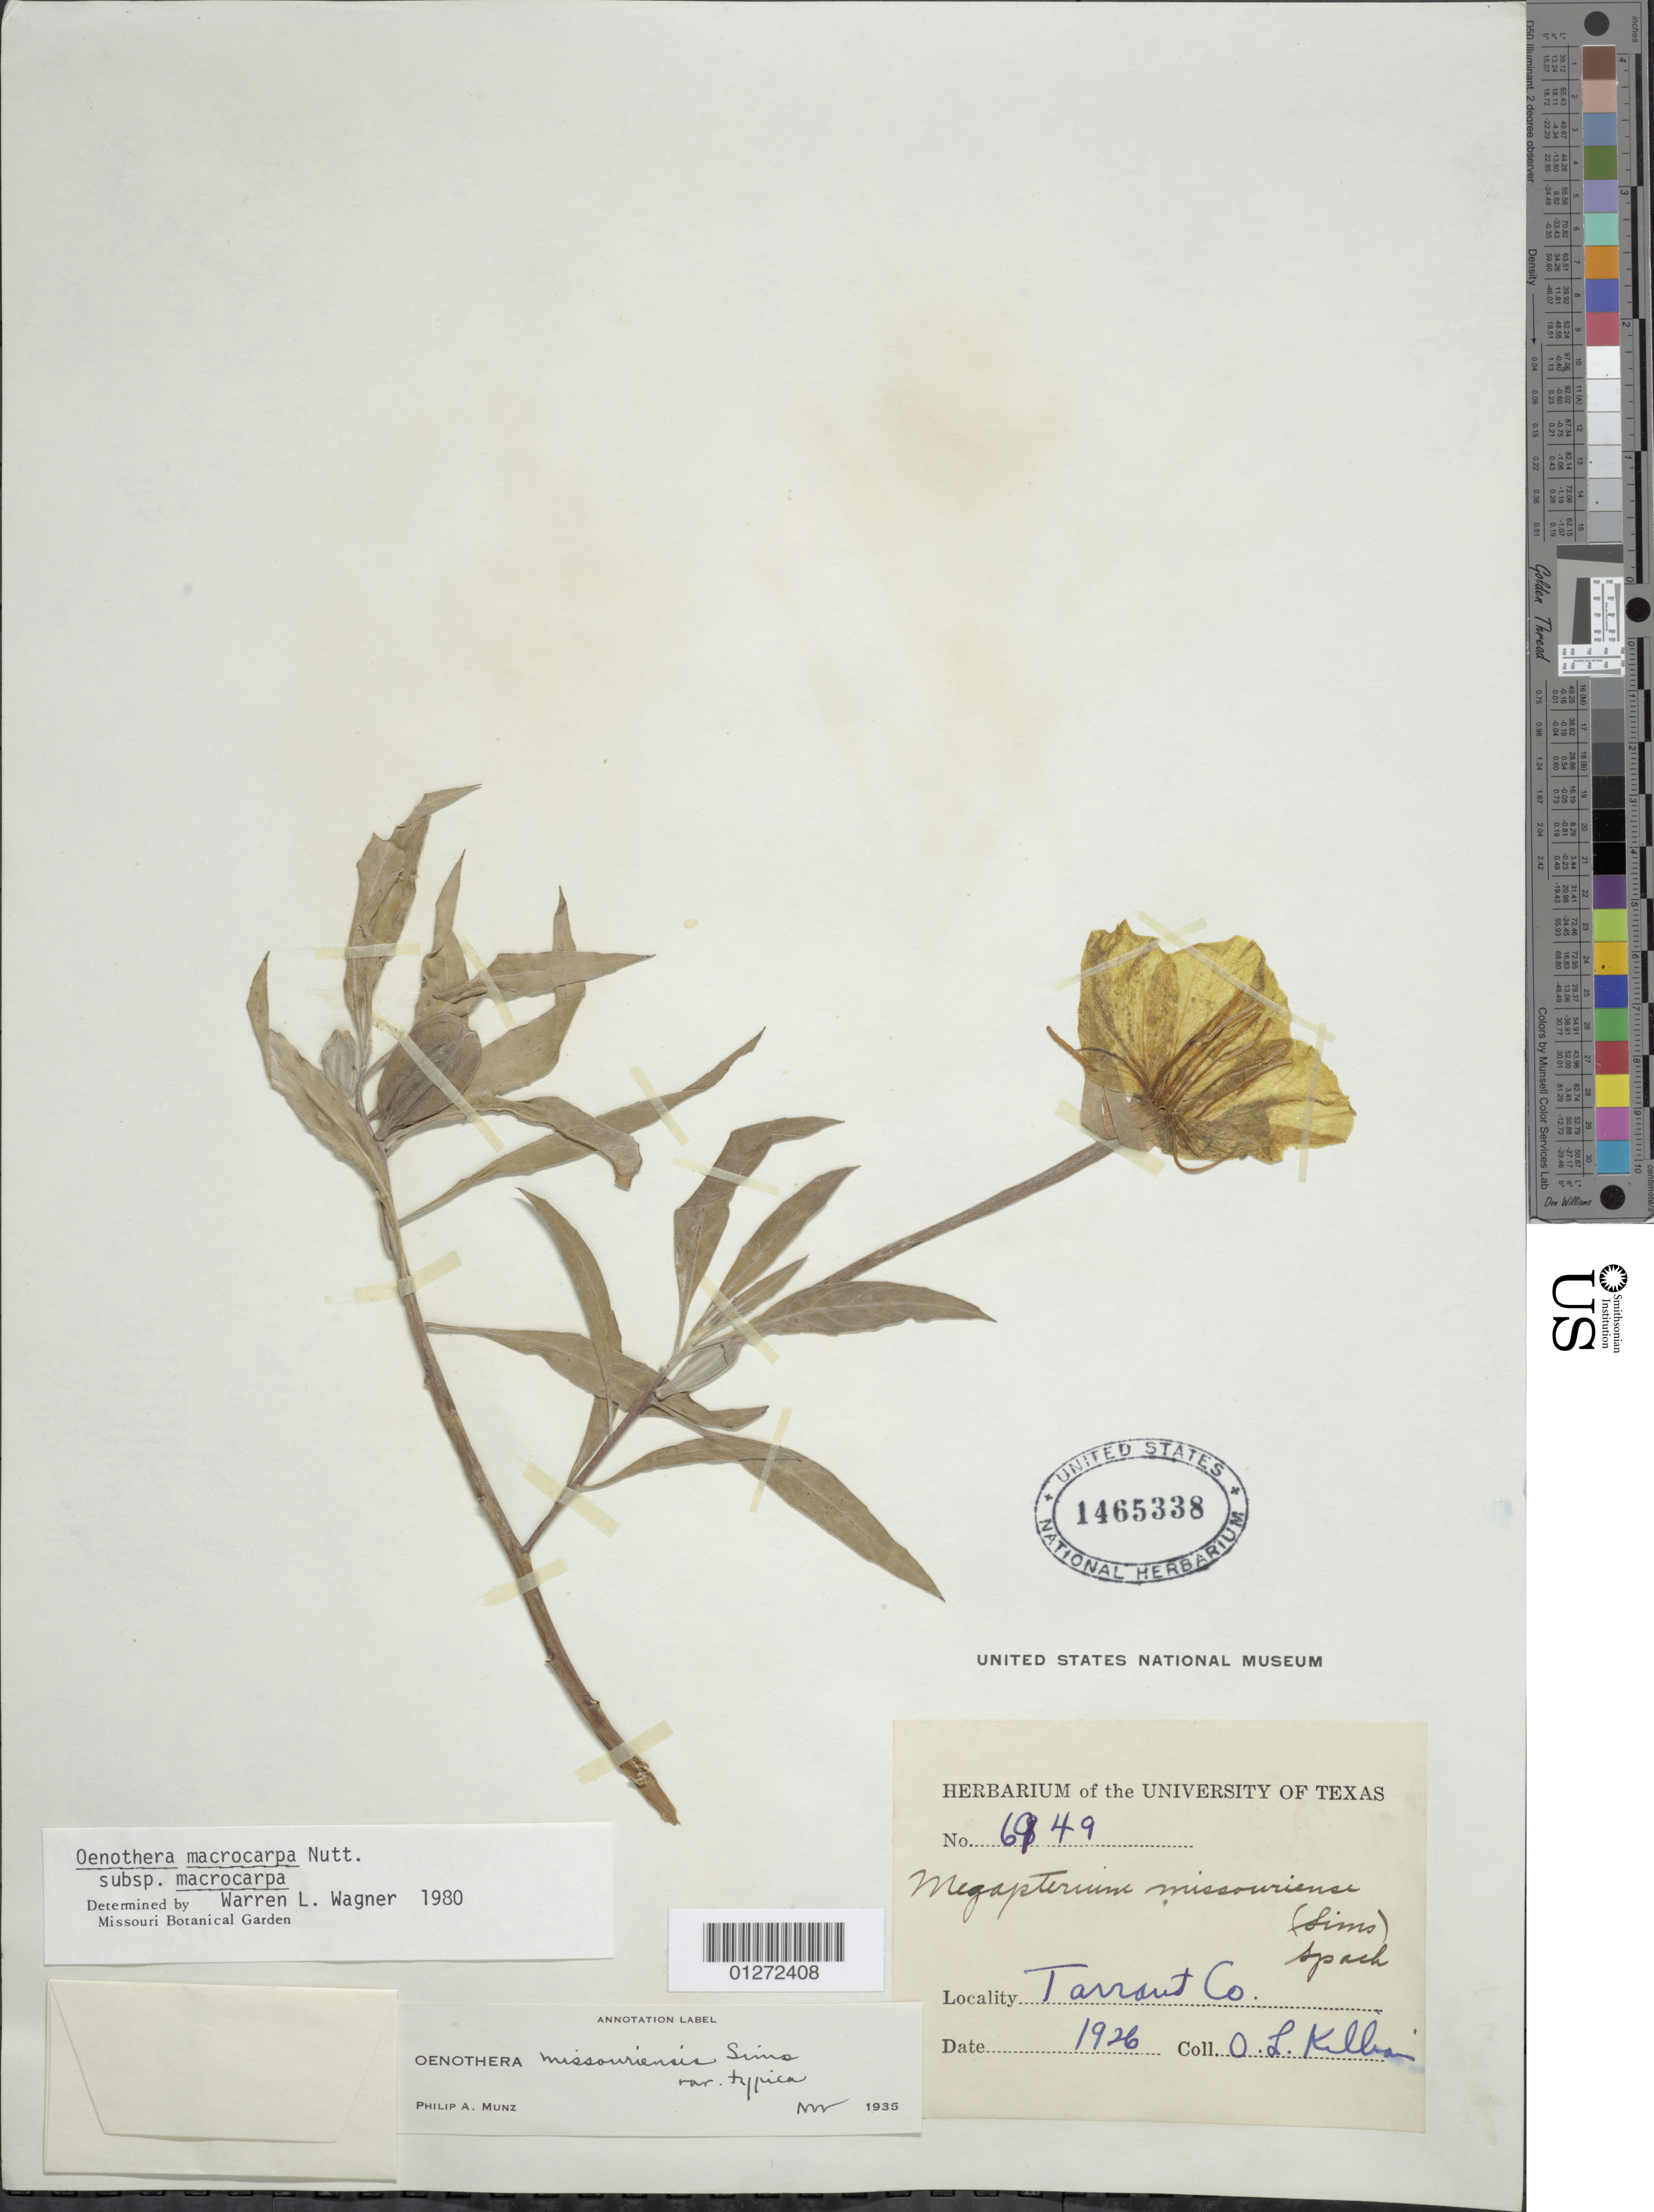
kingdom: Plantae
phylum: Tracheophyta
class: Magnoliopsida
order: Myrtales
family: Onagraceae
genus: Oenothera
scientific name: Oenothera macrocarpa subsp. macrocarpa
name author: Nutt.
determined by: Wagner, W. L., (BOT), Smithsonian Institution - National Museum of Natural History (UNITED STATES)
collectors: O. Killian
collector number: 6949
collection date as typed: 1926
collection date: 1926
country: United States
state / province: Texas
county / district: Tarrant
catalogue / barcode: US 1465338